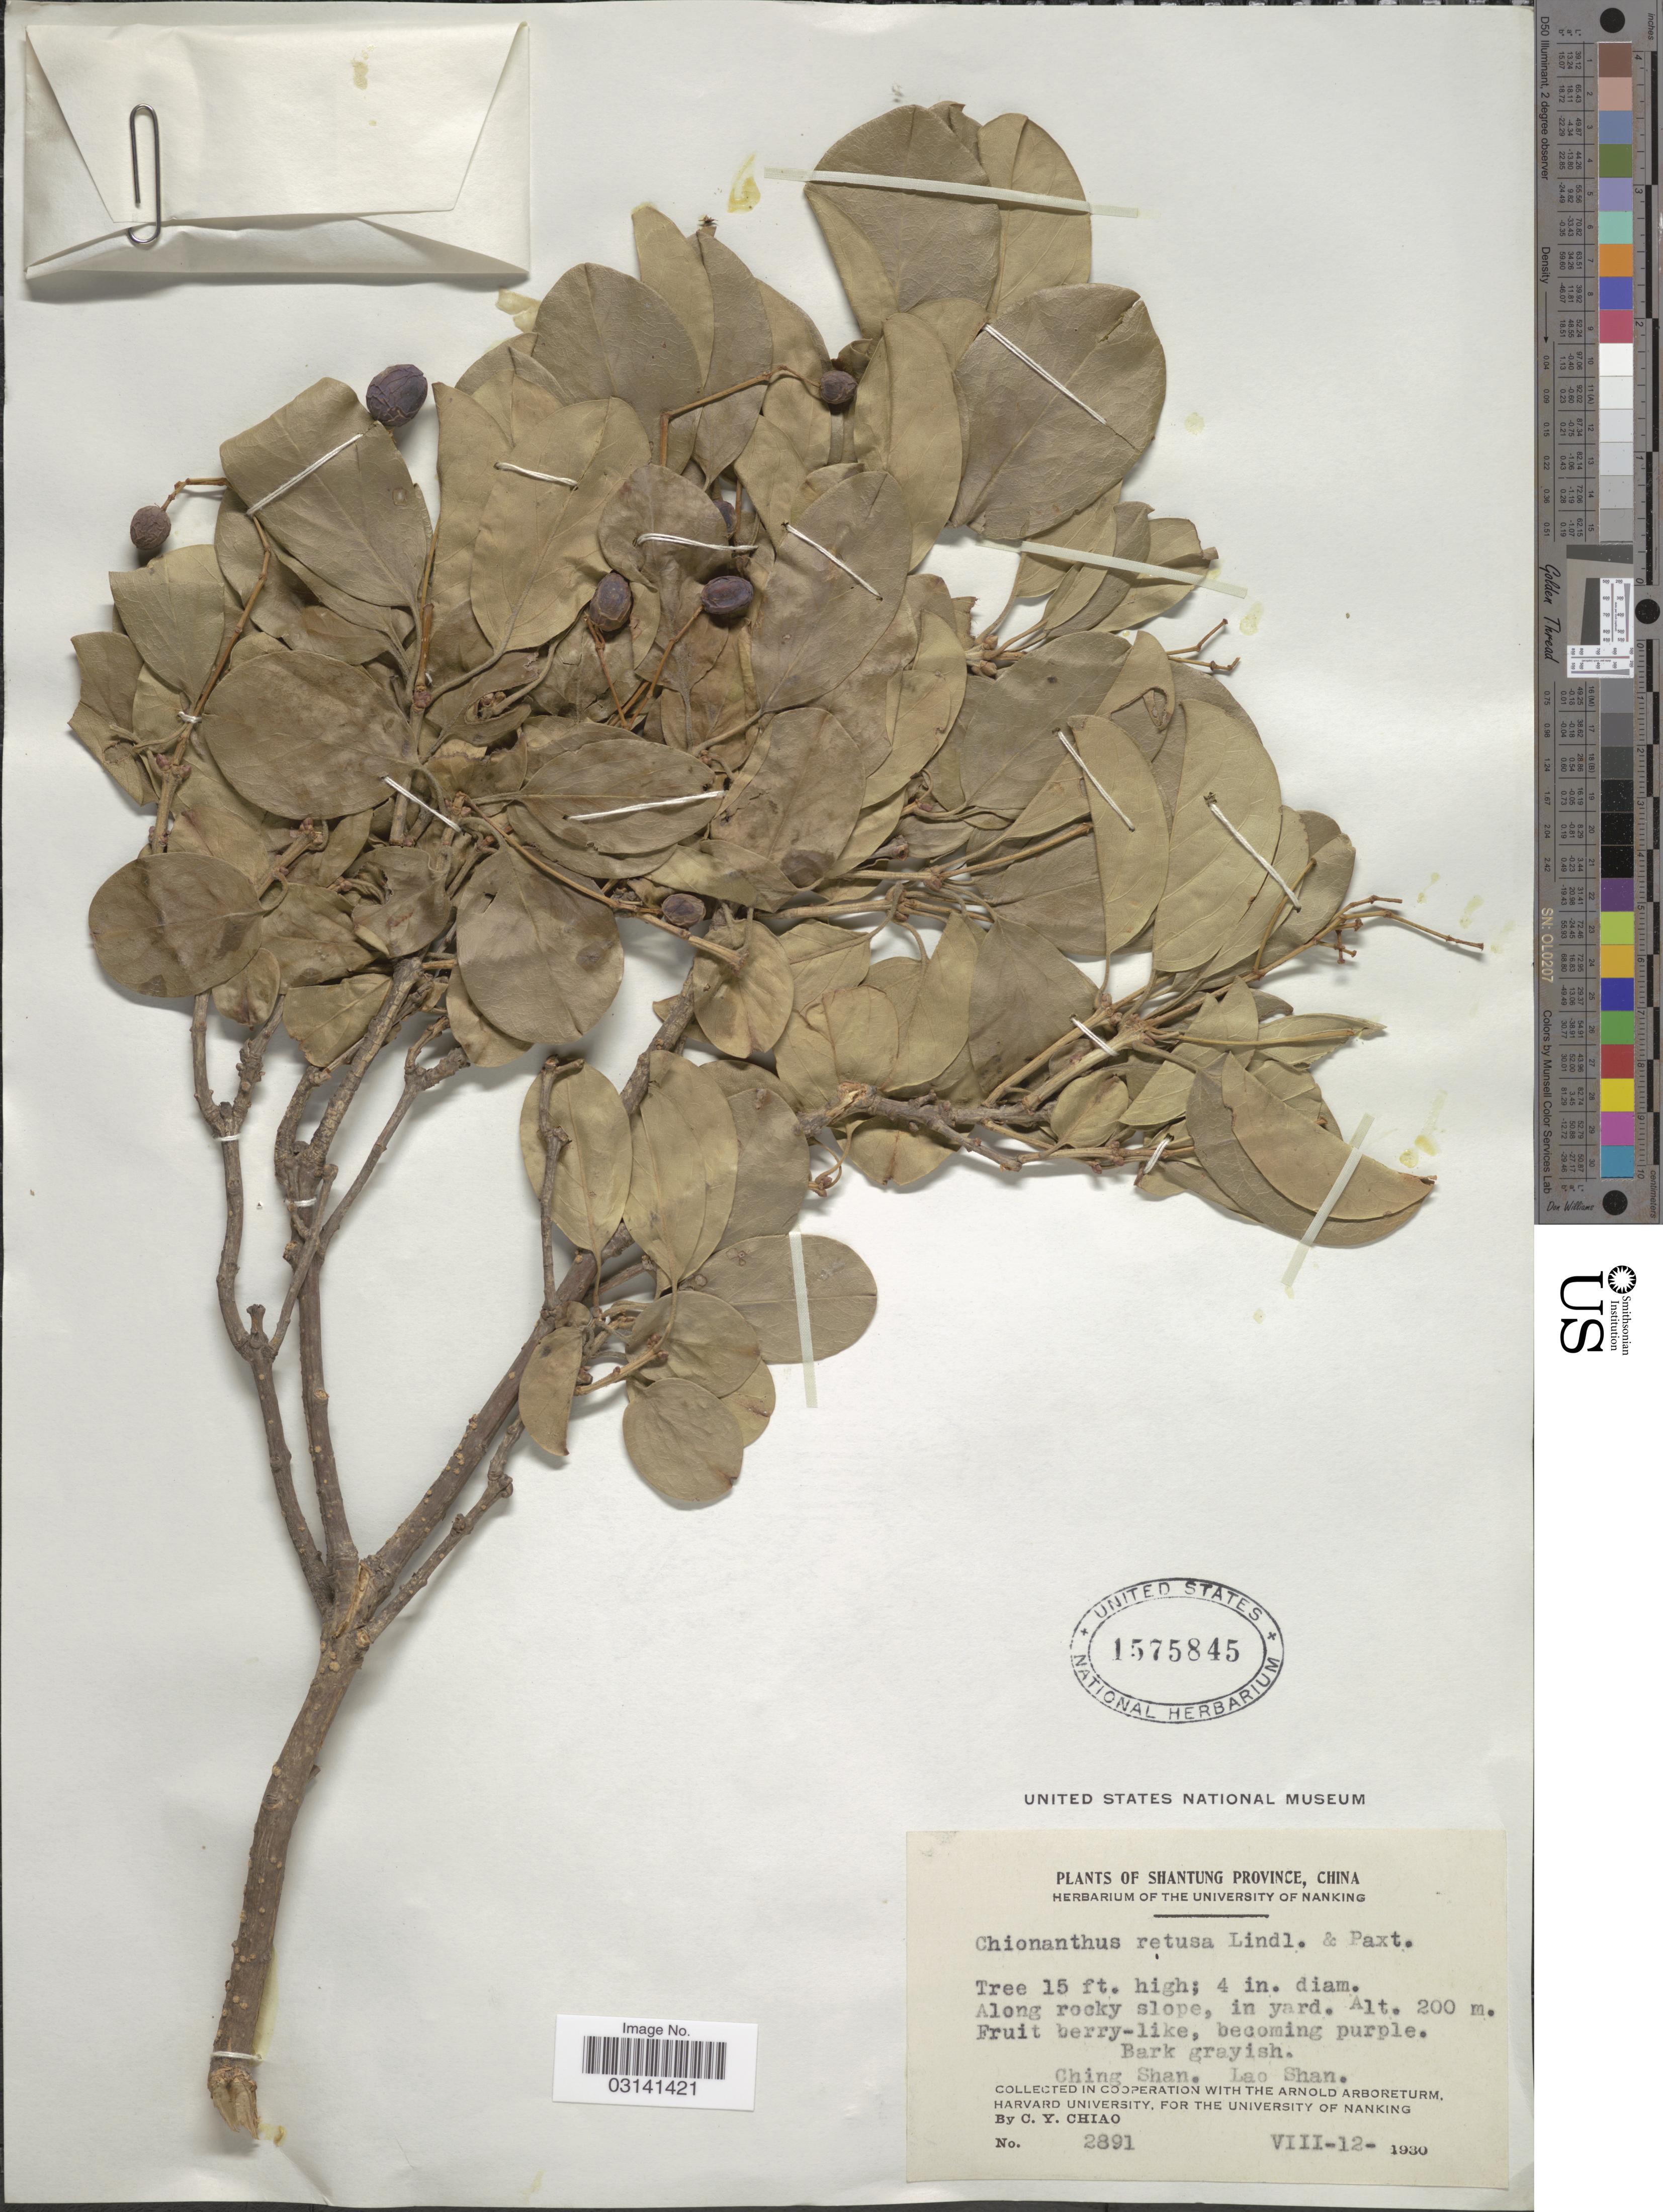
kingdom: Plantae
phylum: Tracheophyta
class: Magnoliopsida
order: Lamiales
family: Oleaceae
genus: Chionanthus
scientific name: Chionanthus retusus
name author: Lindl. & Paxton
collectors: C. Y. Chiao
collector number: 2891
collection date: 1930-08-12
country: China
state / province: Shandong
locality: Shantung Province. Ching Shan. Lao Shan.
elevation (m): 200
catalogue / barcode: US 1575845